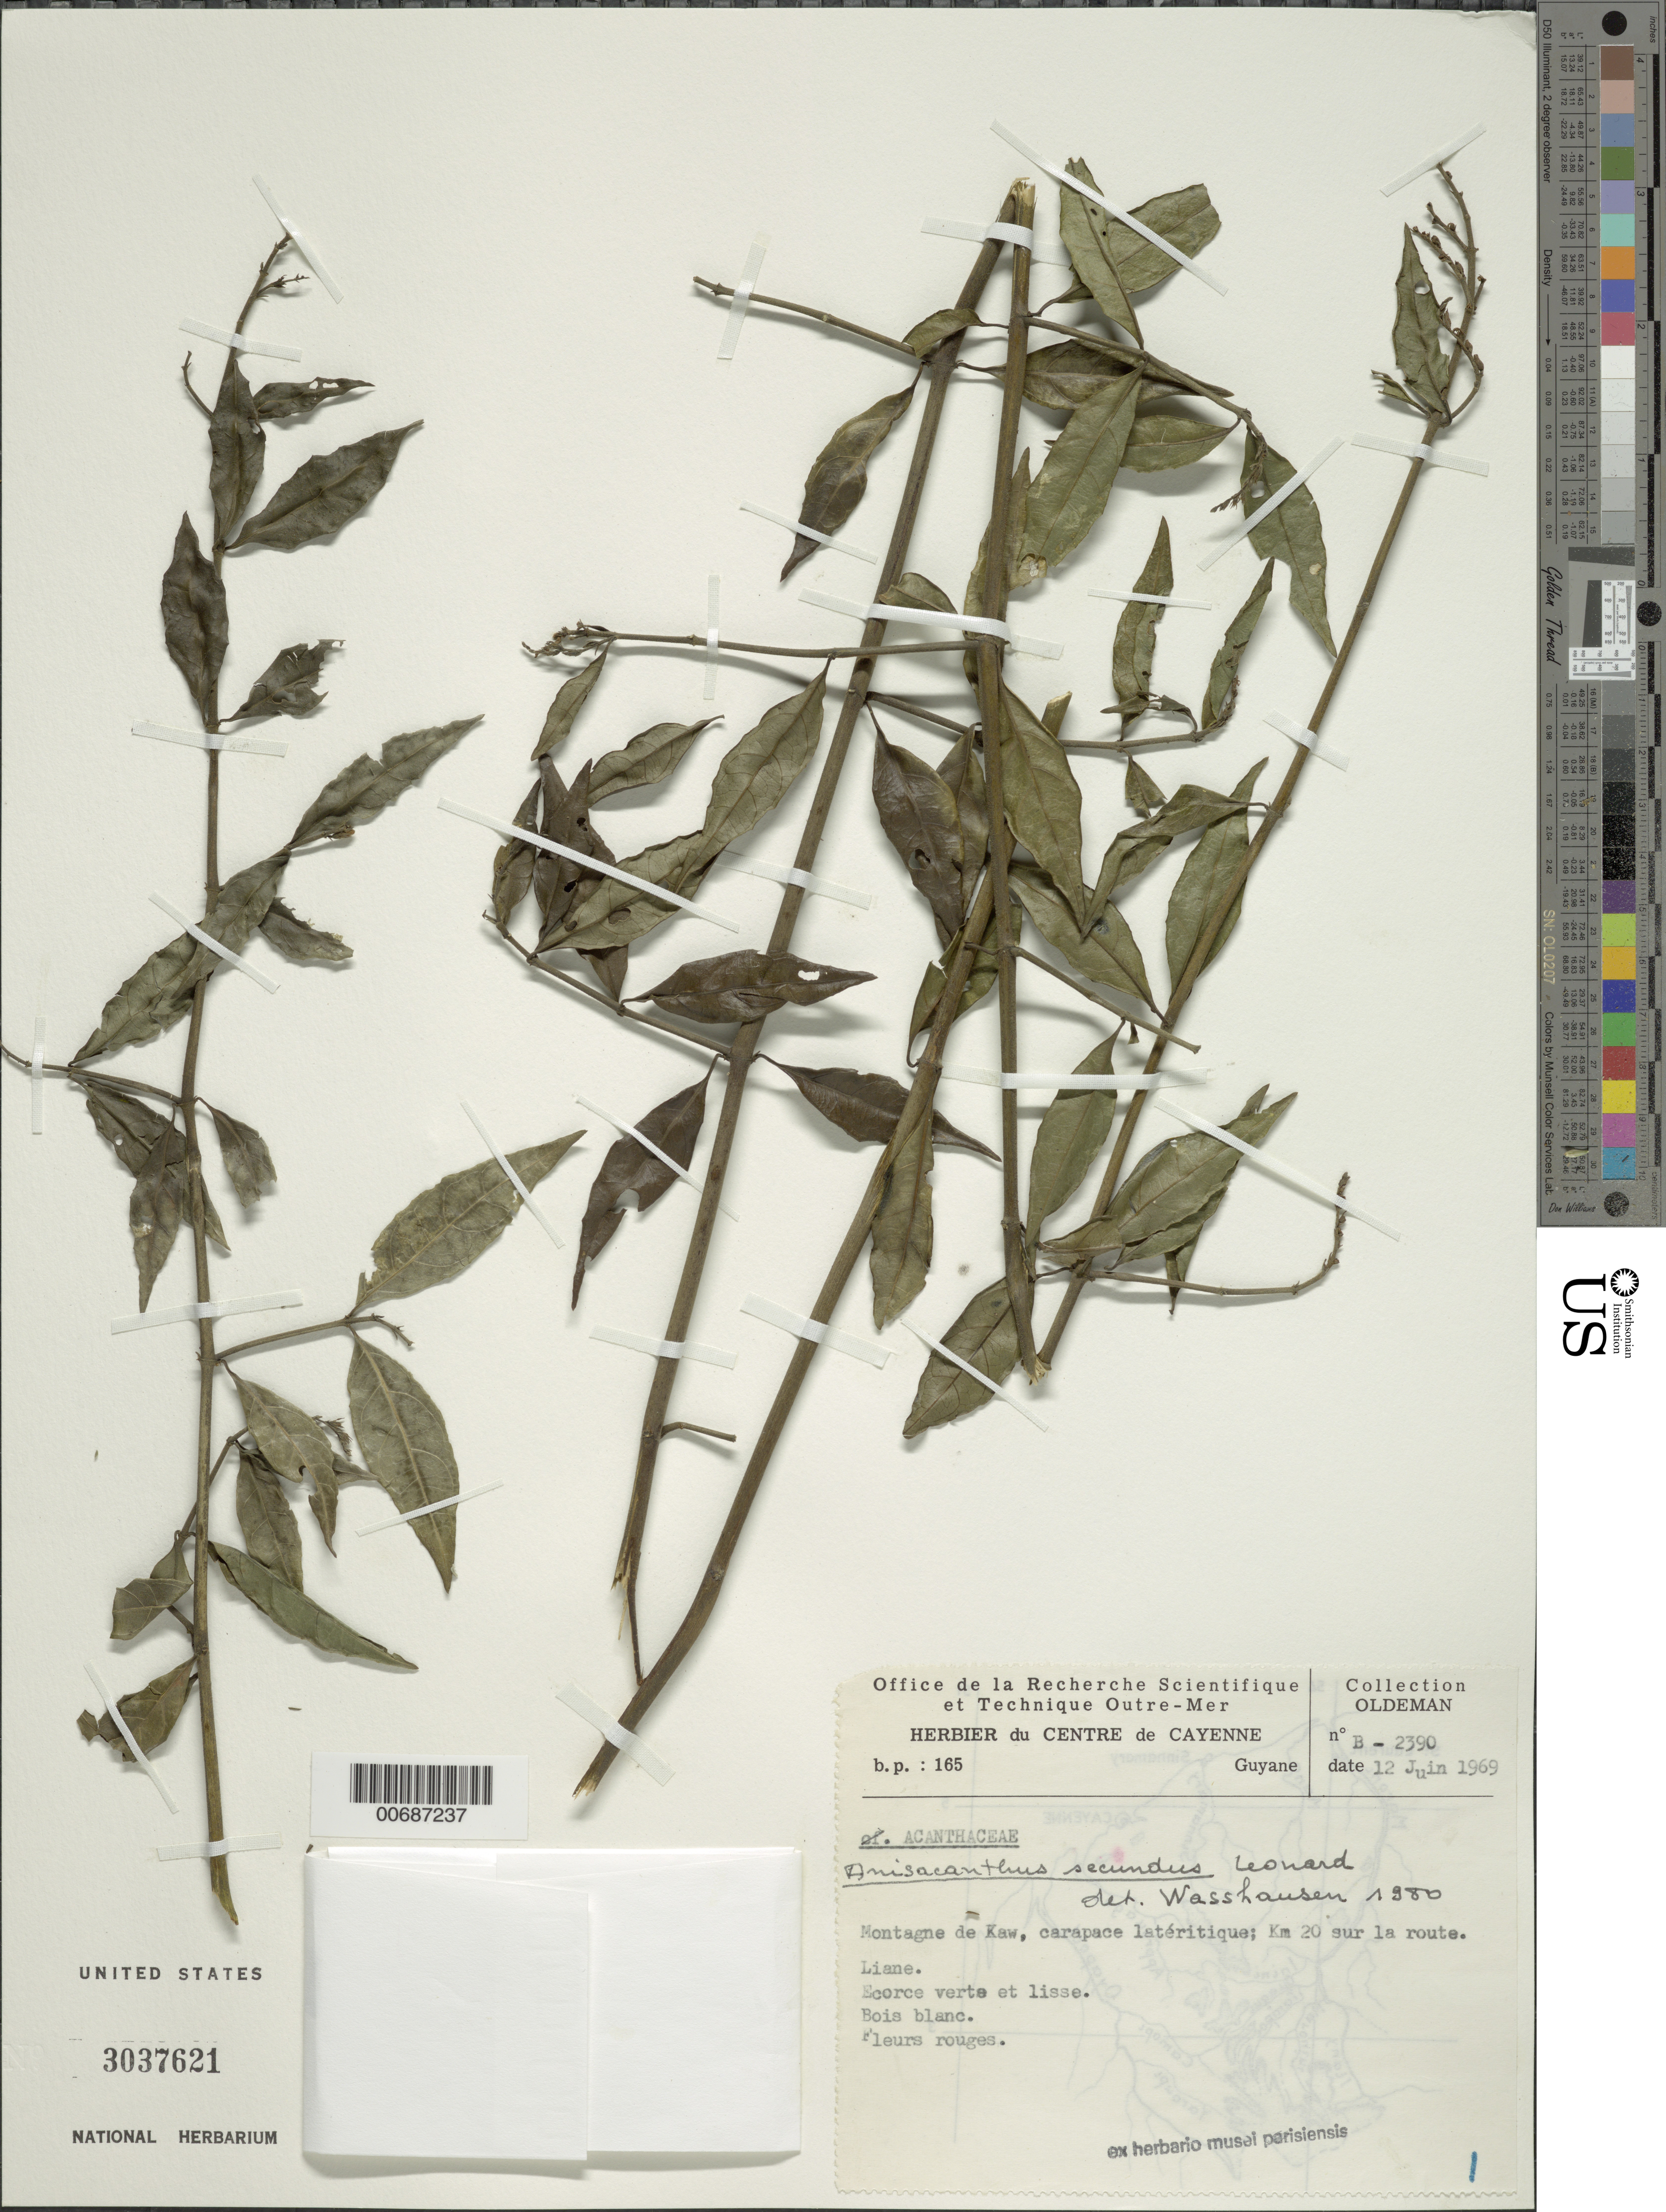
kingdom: Plantae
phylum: Tracheophyta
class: Magnoliopsida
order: Lamiales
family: Acanthaceae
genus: Anisacanthus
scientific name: Anisacanthus secundus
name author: Leonard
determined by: Wasshausen, Dieter C., (BOT), Smithsonian Institution - National Museum of Natural History (UNITED STATES)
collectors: R. Oldeman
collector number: B 2385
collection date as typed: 12-Jun-69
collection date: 1969-06-12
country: French Guiana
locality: Montagne de Kaw, km 20 sur la route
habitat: Carapace lateritique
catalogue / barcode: US 3037621